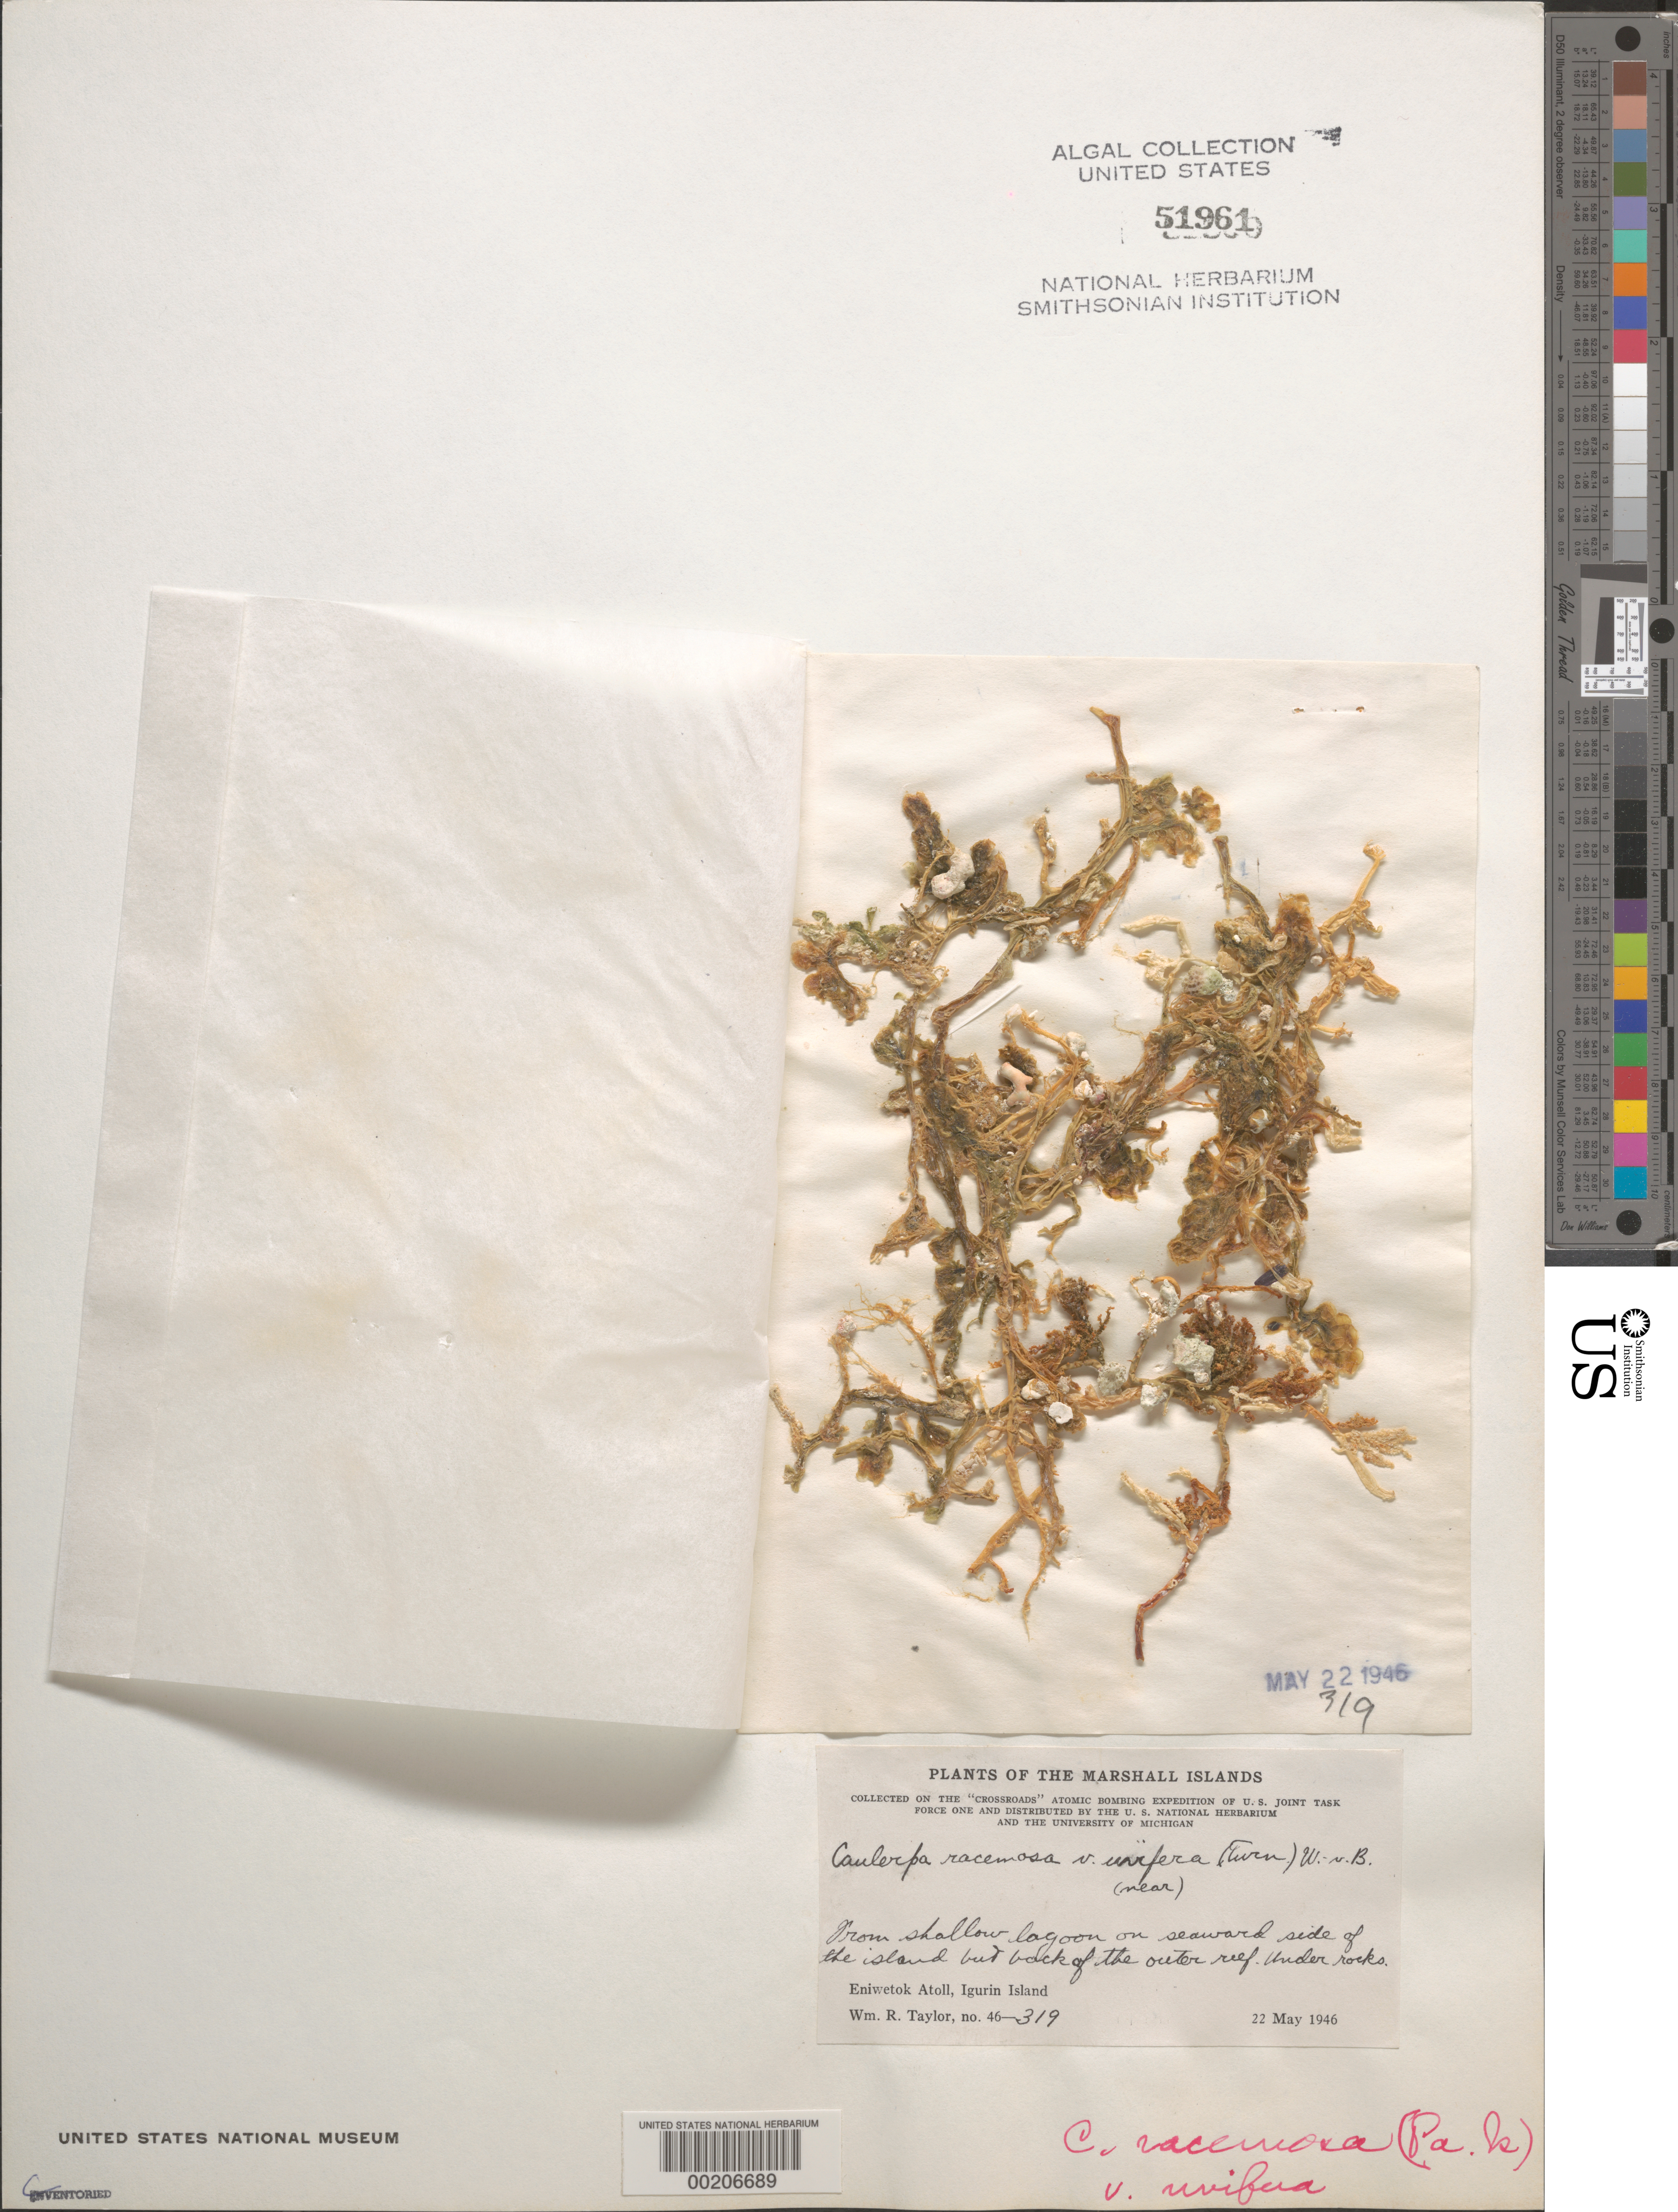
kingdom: Plantae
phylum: Chlorophyta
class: Ulvophyceae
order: Bryopsidales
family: Caulerpaceae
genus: Caulerpa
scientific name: Caulerpa racemosa var. uvifera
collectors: W. R. Taylor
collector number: WRT 46-319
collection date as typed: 22 May 1946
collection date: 1946-05-22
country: Marshall Islands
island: Enewetak [Eniwetok] Atoll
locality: Igurin Islet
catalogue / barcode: US 51961